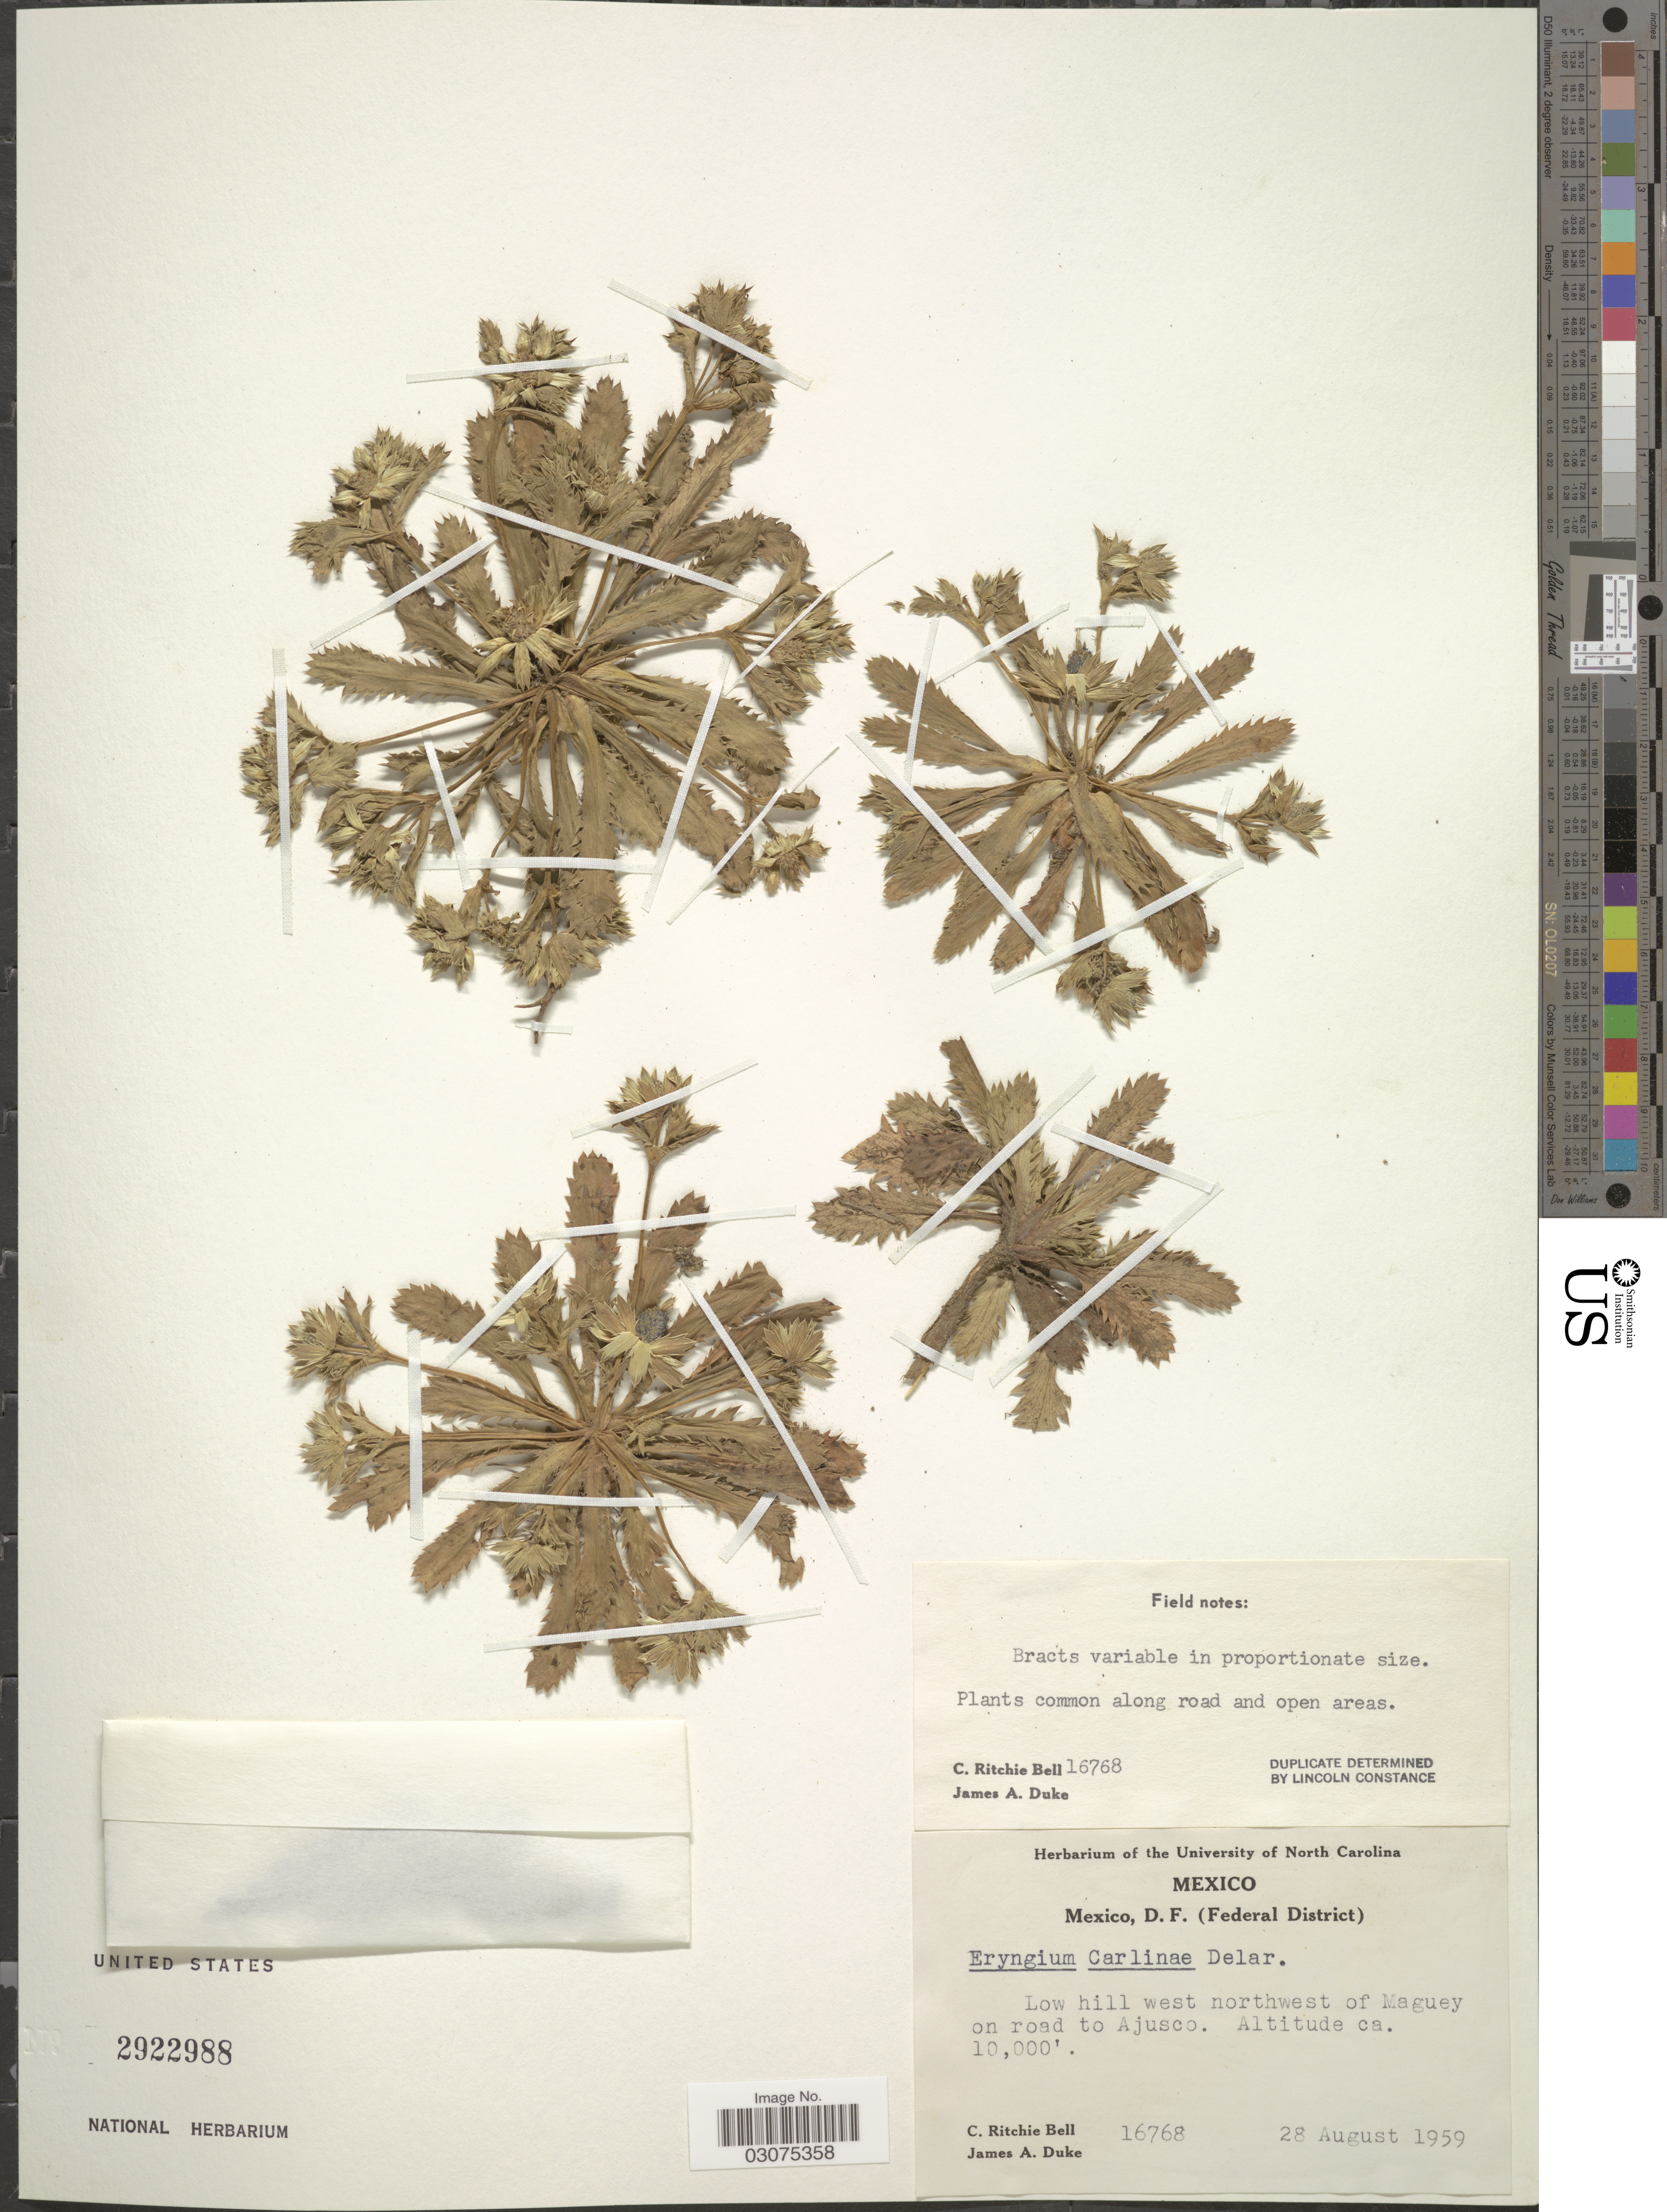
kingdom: Plantae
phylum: Tracheophyta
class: Magnoliopsida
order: Apiales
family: Apiaceae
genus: Eryngium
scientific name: Eryngium carlinae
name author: F. Delaroche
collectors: C. R. Bell & J. A. Duke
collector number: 16768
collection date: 1959-08-28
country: Mexico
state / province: Distrito Federal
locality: (Federal District). Low hill west northwest of Maguey on road to Ajusco.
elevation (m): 3048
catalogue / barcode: US 2922988